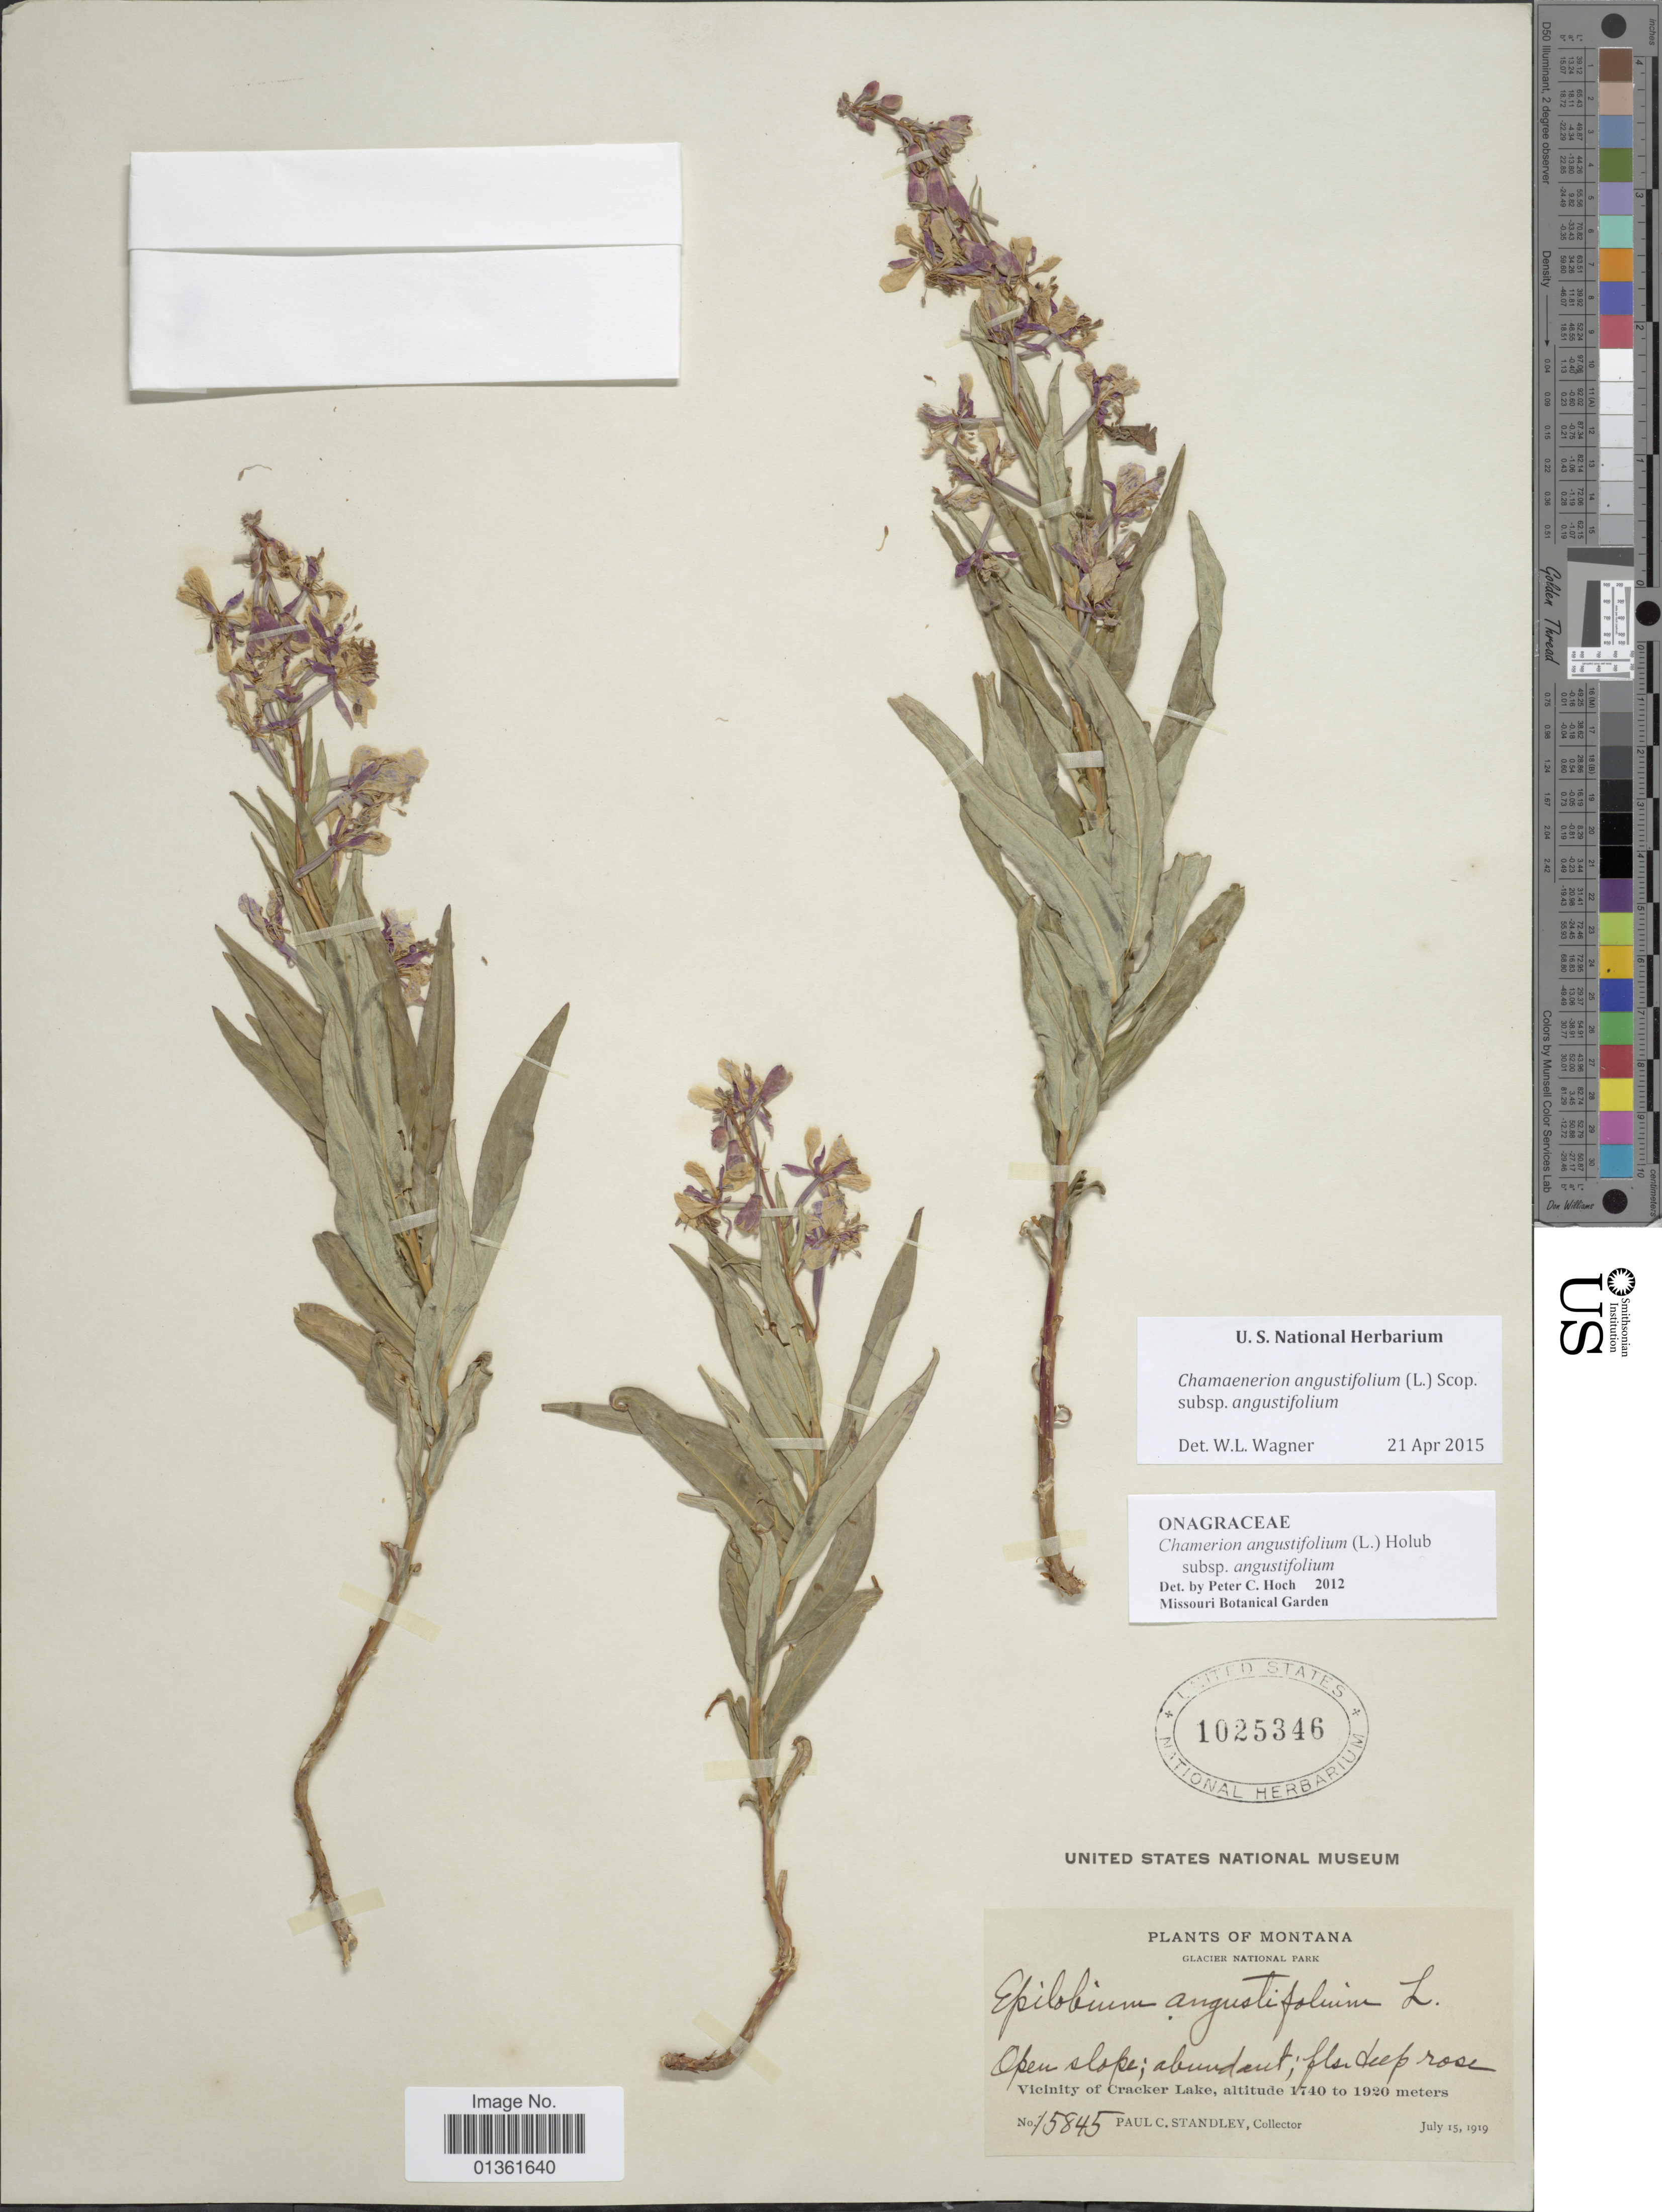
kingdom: Plantae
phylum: Tracheophyta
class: Magnoliopsida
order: Myrtales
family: Onagraceae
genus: Chamaenerion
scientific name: Chamaenerion angustifolium subsp. angustifolium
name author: (L.) Scop.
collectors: P. C. Standley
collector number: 15845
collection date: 1919-07-15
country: United States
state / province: Montana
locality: Glacier National Park. Vicinity of Cracker Lake.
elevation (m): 1740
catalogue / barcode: US 1025346